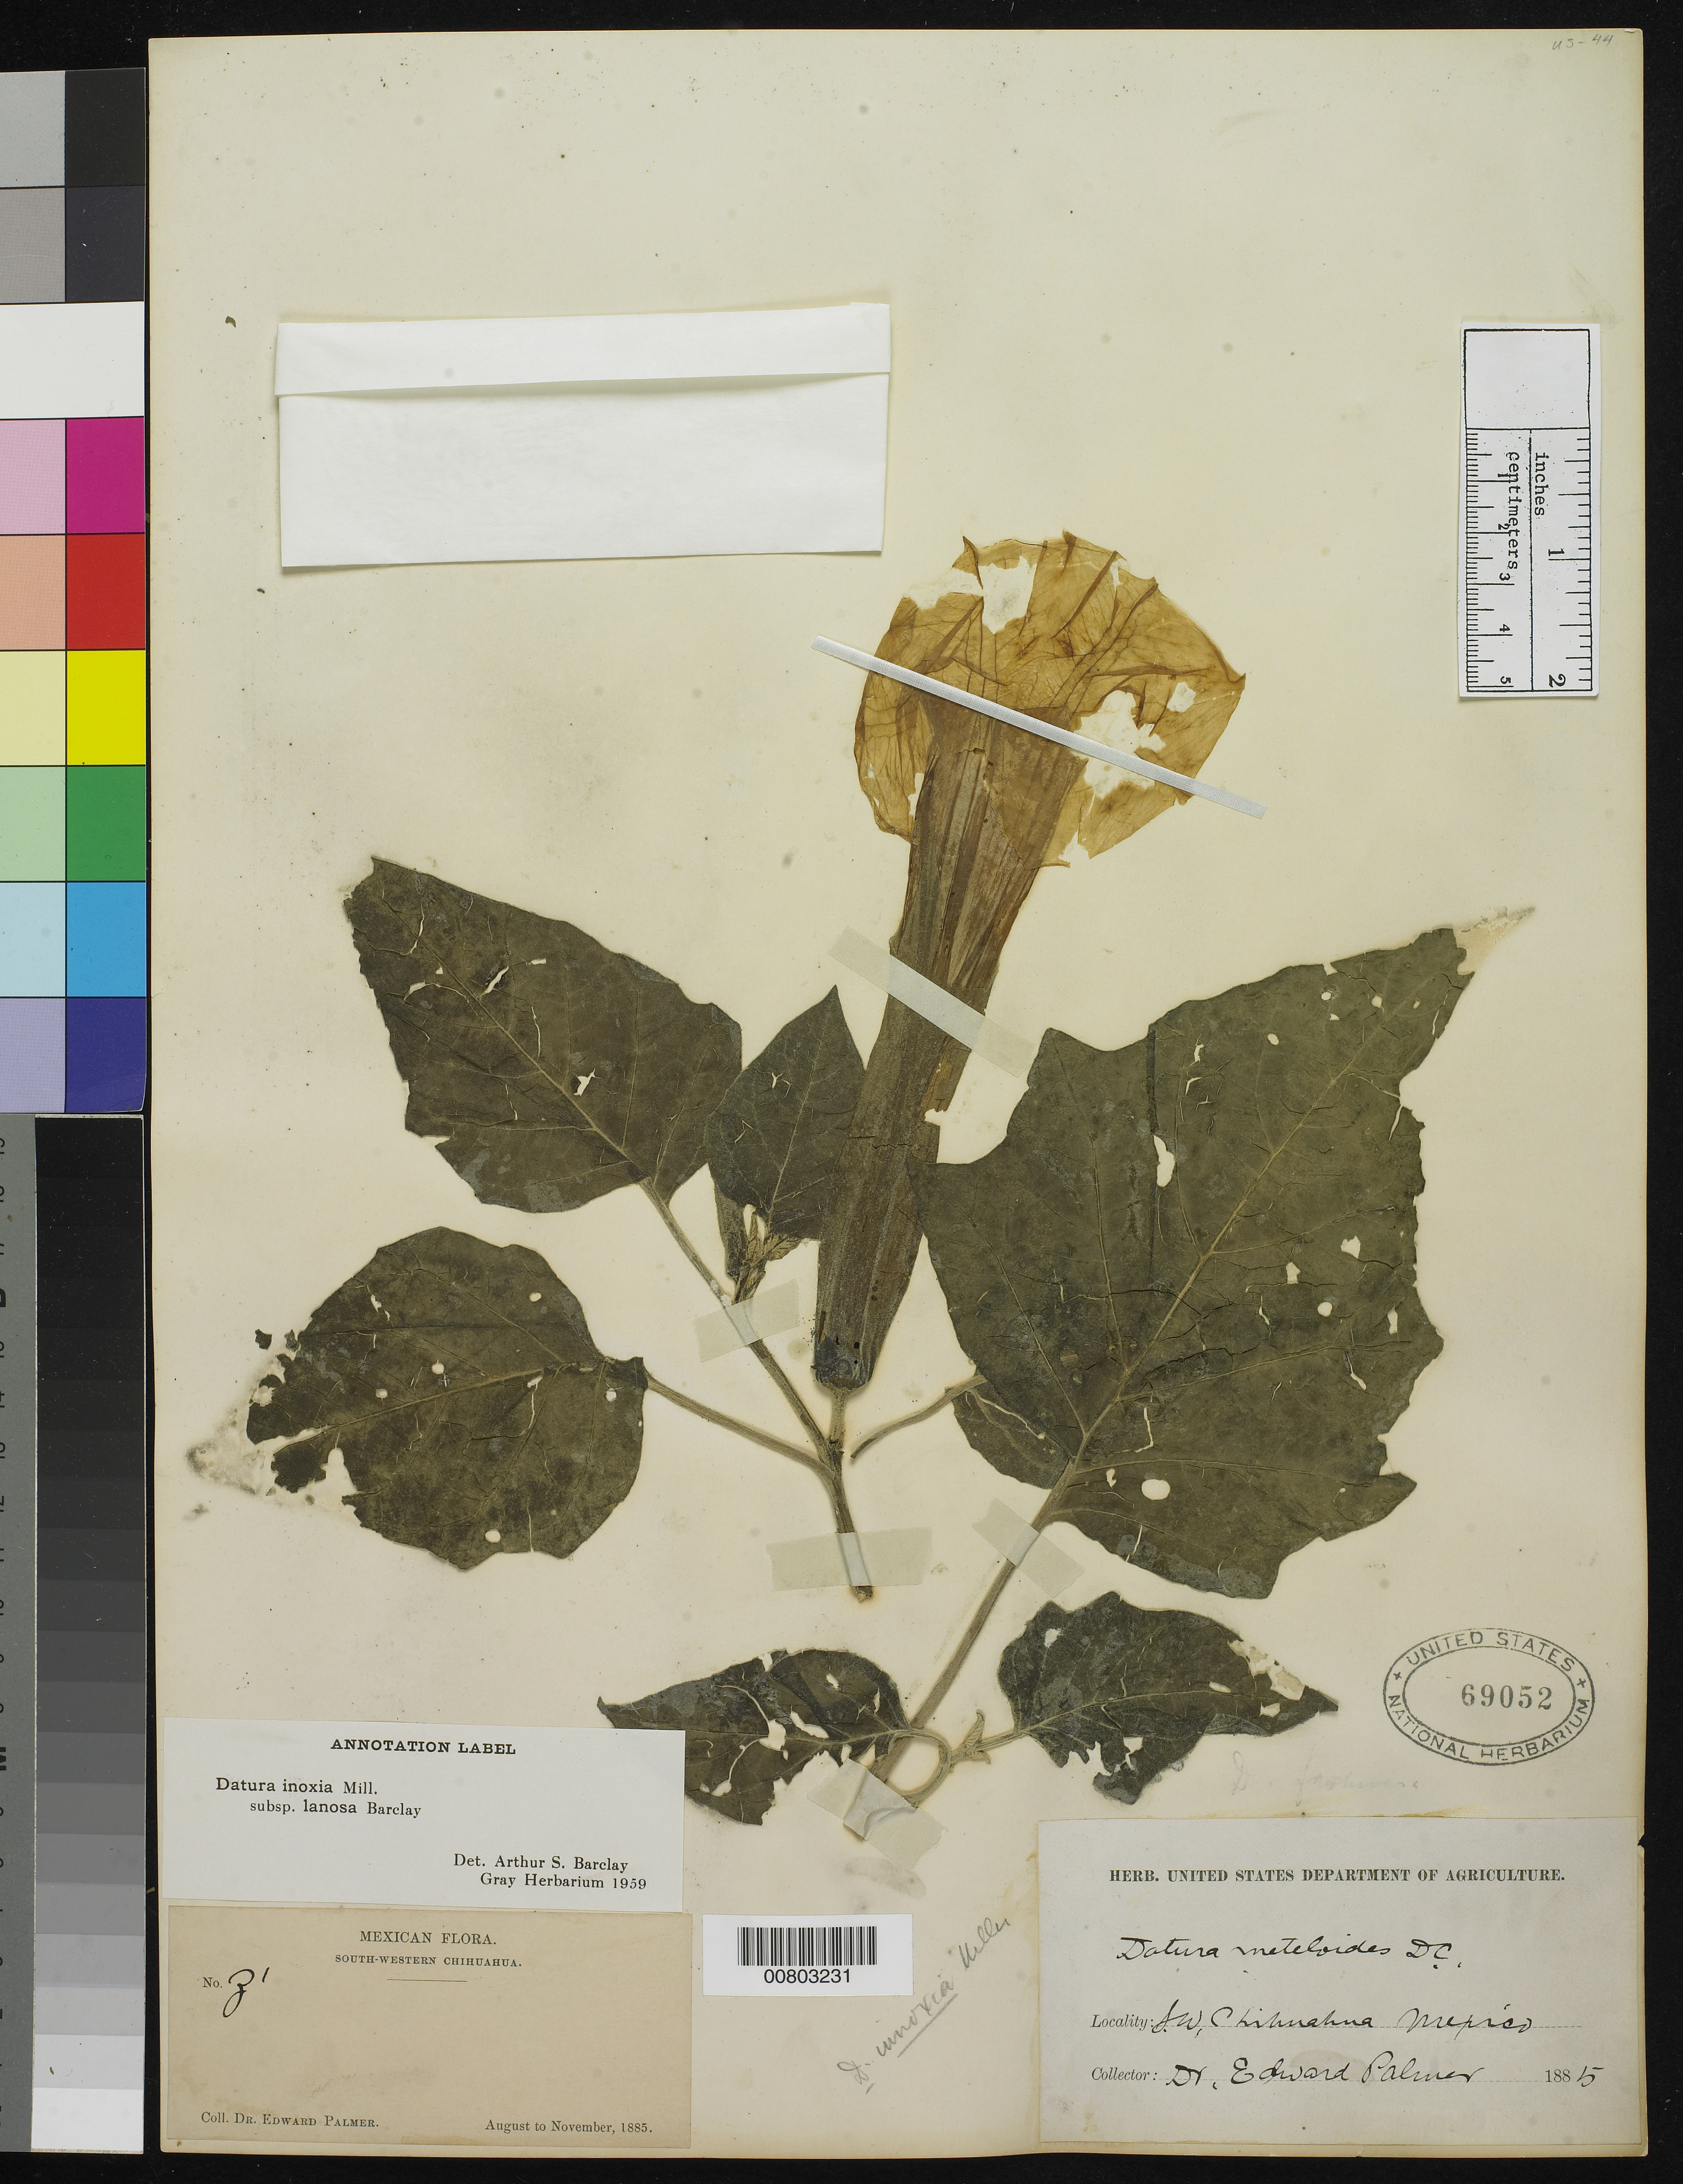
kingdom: Plantae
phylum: Tracheophyta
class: Magnoliopsida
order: Solanales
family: Solanaceae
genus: Datura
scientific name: Datura innoxia subsp. lanosa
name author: A.S. Barclay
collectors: E. Palmer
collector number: Z1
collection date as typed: Aug 1885 to -- Nov 1885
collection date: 1885-08/1885-11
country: Mexico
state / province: Chihuahua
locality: Z1. SW Chihuahua.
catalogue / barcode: US 69052